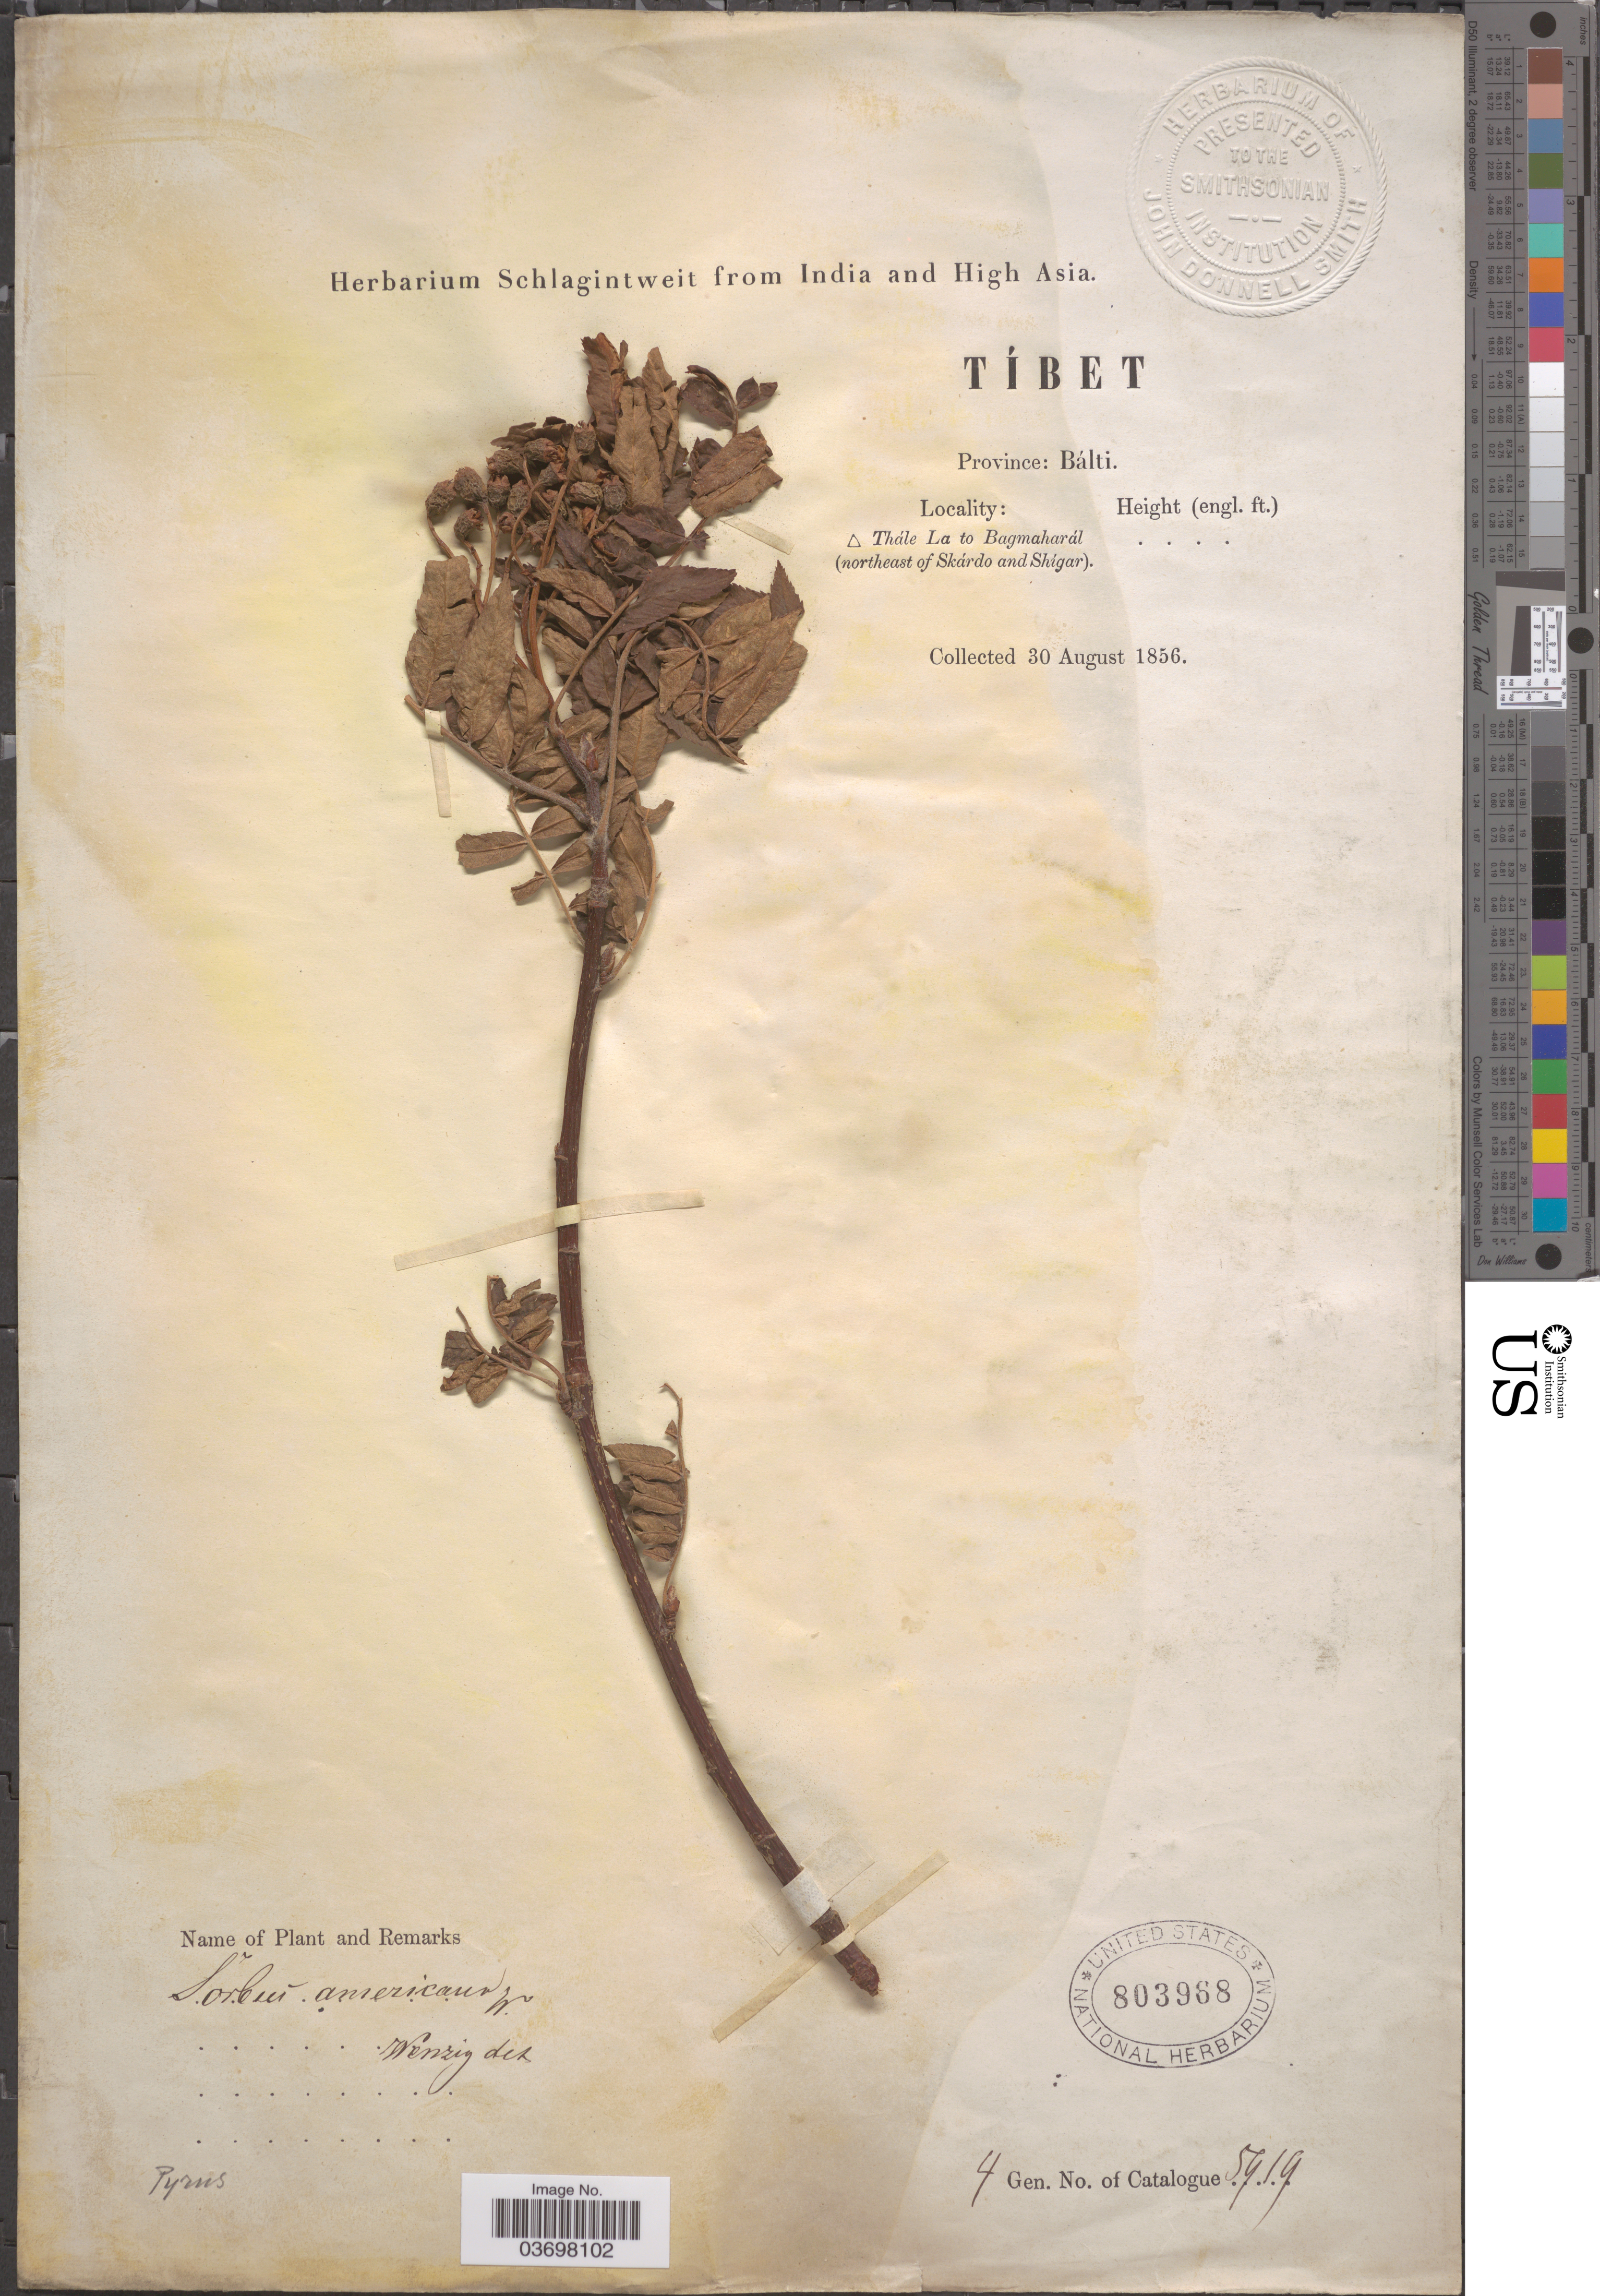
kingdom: Plantae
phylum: Tracheophyta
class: Magnoliopsida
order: Rosales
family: Rosaceae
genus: Sorbus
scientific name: Sorbus americana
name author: Marshall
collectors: ex herb. Schlagintweit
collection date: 1856-08-30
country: China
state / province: Xizang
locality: Tíbet. Province: Bálti. ∆ Thále La to Bagmaharál (northeast of Skárdo and Shígar).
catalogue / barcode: US 803988